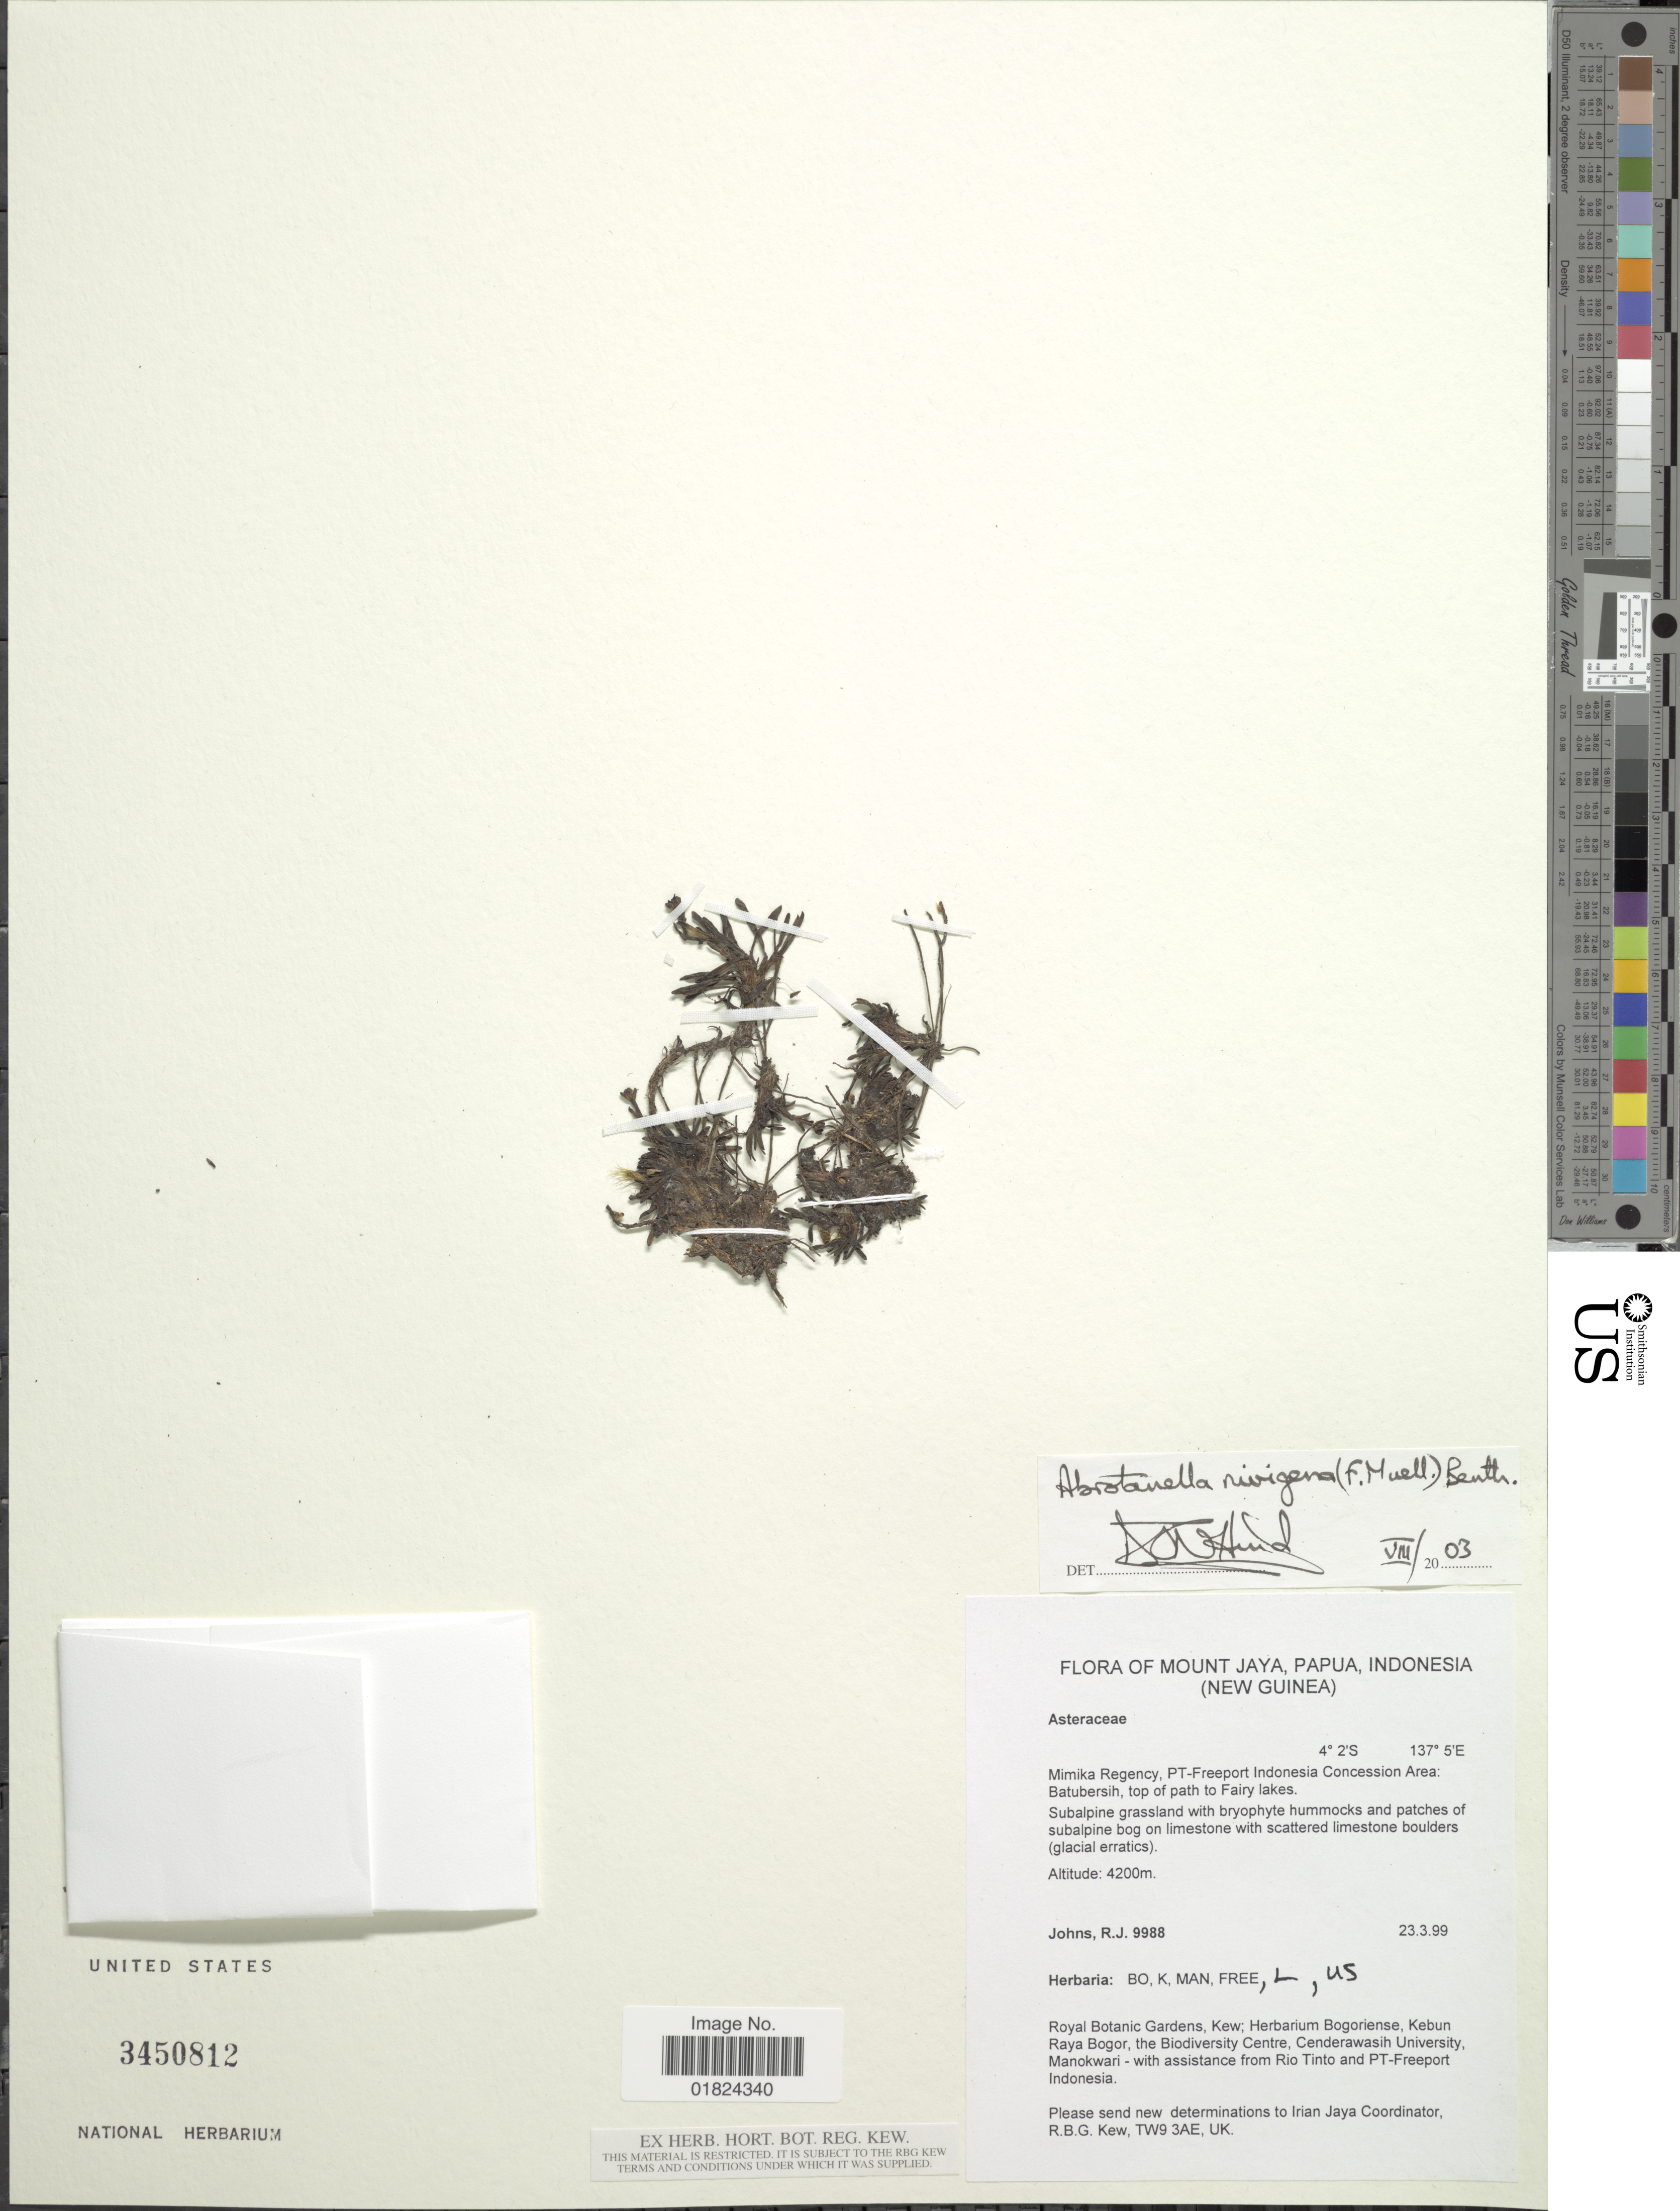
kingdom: Plantae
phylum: Tracheophyta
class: Magnoliopsida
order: Asterales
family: Asteraceae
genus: Abrotanella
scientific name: Abrotanella nivigena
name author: (F. Muell.) F. Muell.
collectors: R. Johns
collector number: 9988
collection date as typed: Transcribed d/m/y: 23/3/99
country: Indonesia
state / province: Papua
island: New Guinea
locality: Mount Jaya (New Guinea), Mimika Regency, PT-Freeport Indonesia Concession Area: Batubersih, top of path to Fairy lakes.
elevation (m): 4200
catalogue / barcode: US 3450812